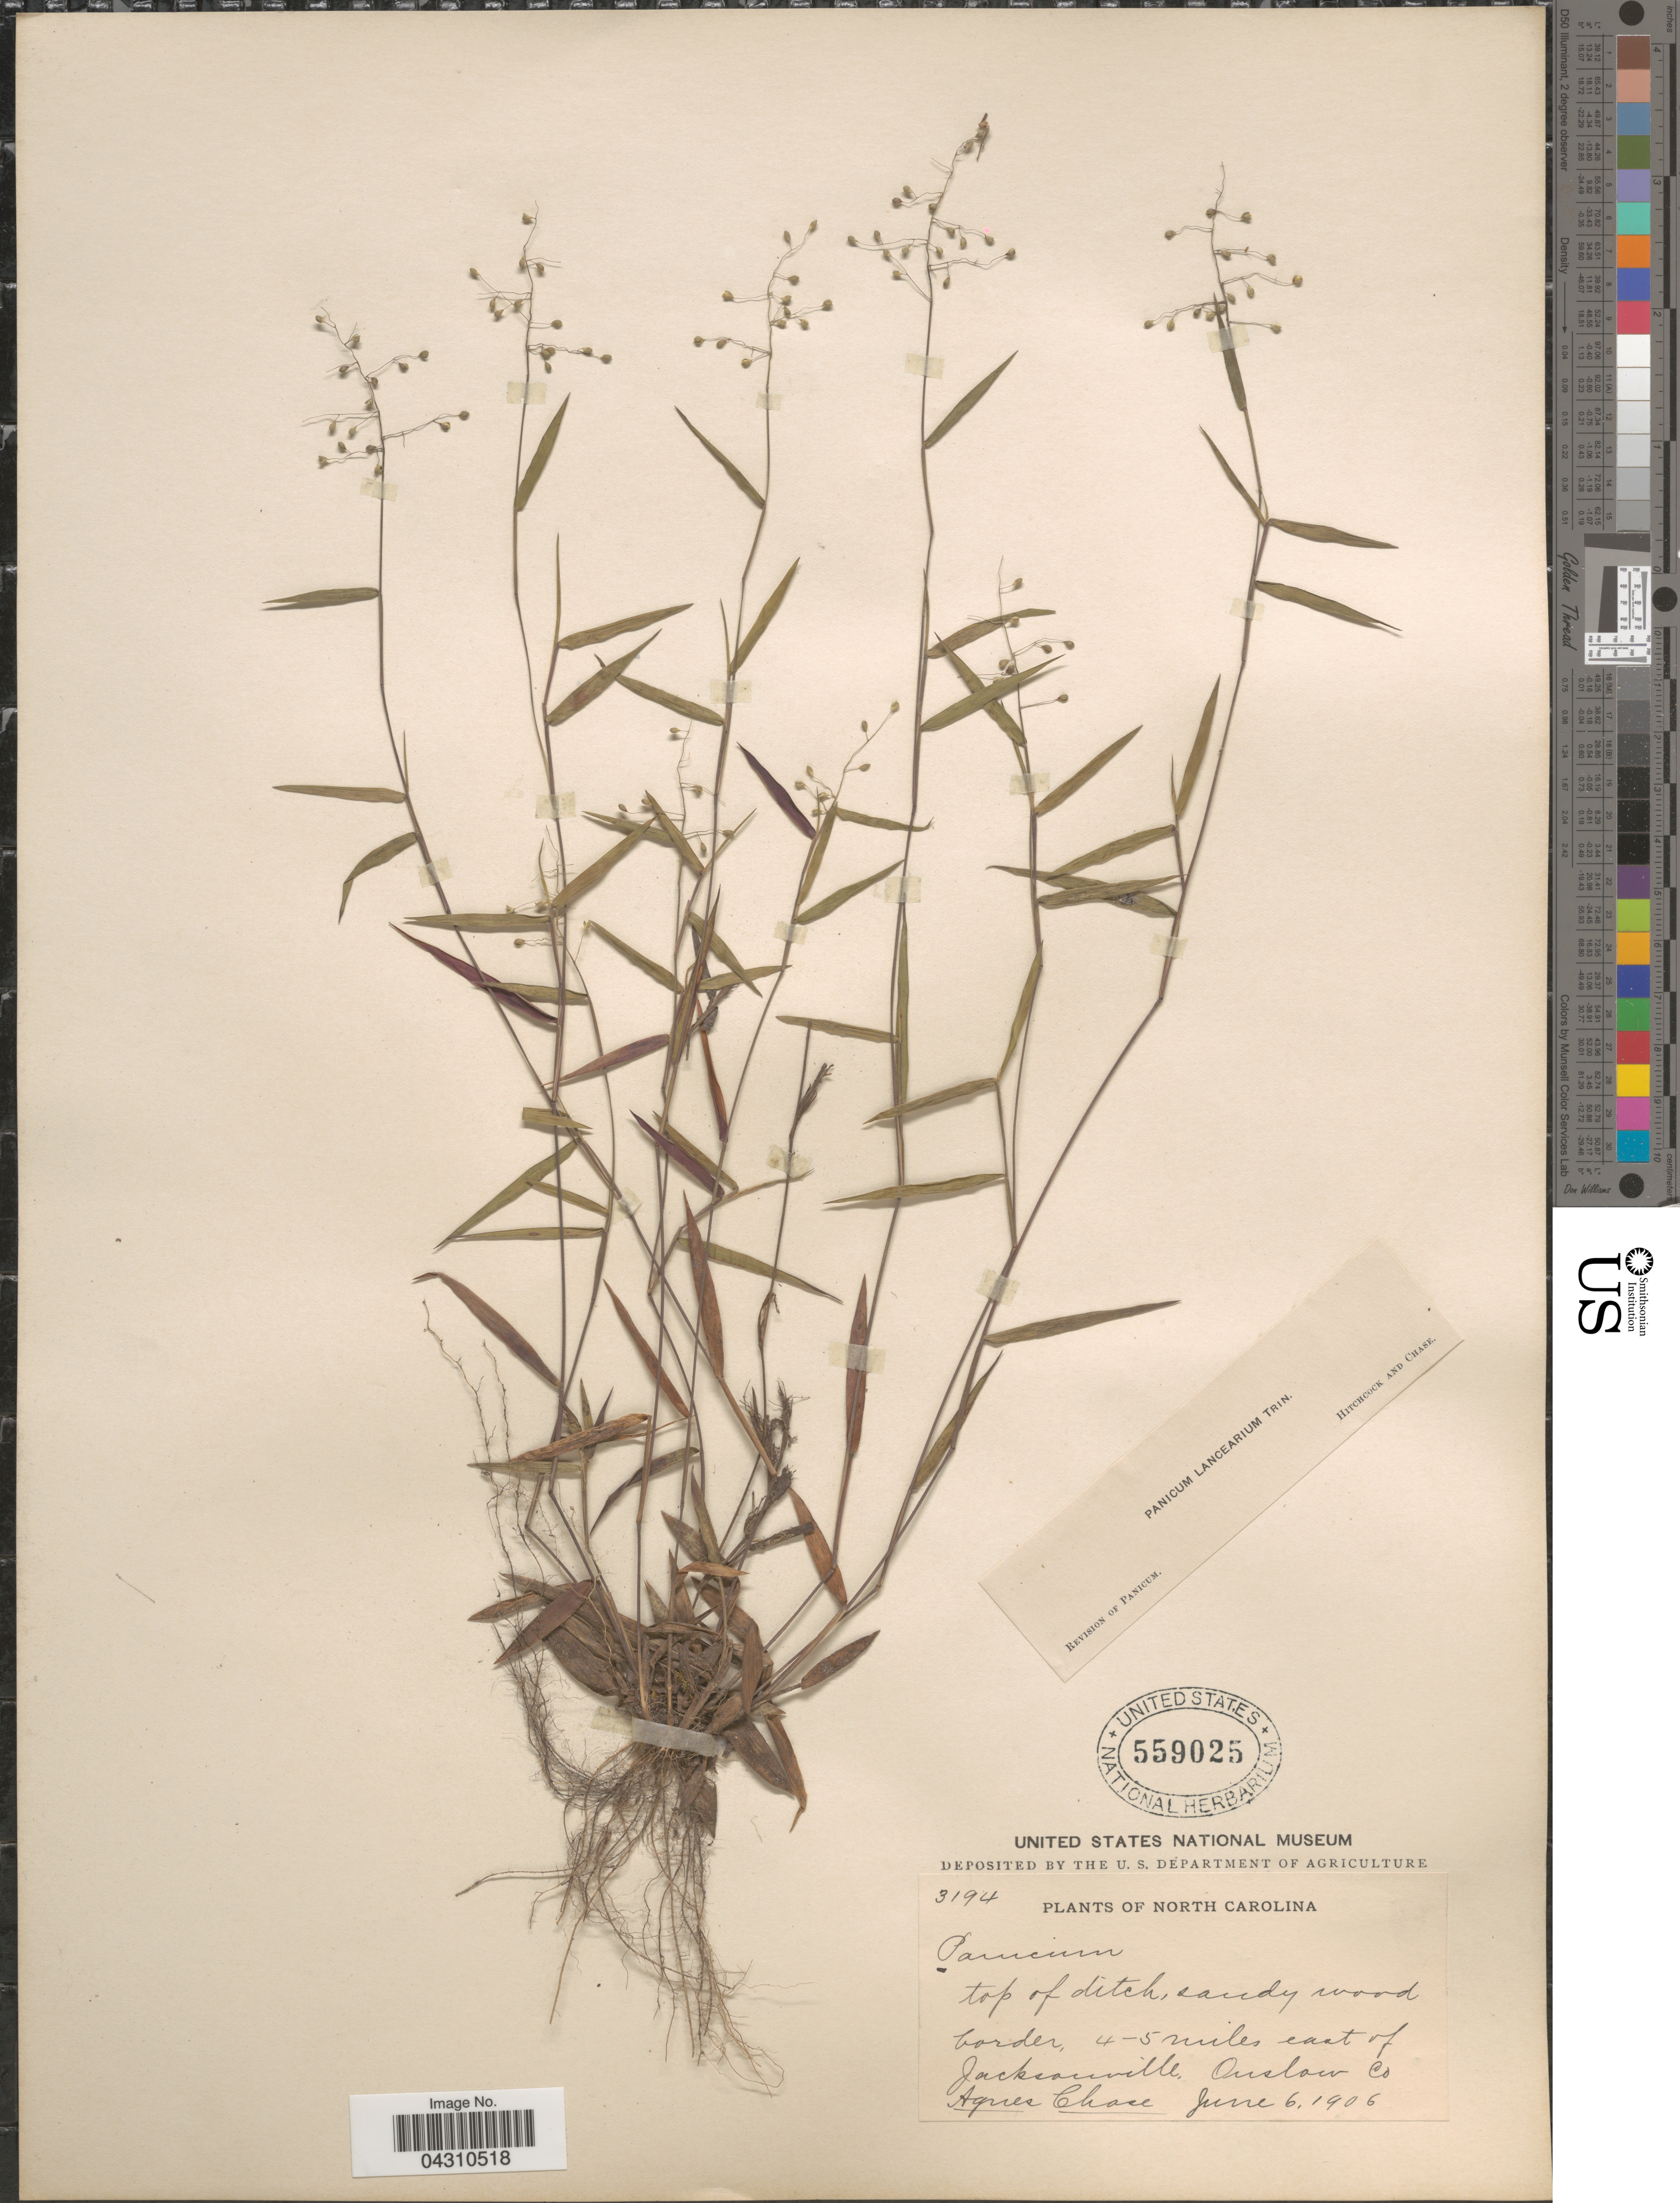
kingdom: Plantae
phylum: Tracheophyta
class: Liliopsida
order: Poales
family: Poaceae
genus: Dichanthelium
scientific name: Dichanthelium portoricense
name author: (Desv. ex Ham.) B.F. Hansen & Wunderlin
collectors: A. Chase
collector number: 3194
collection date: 1906-06-06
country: United States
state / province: North Carolina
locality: Top of ditch, sandy wood border, 4-5 miles east of Jacksonville, Onslow Co.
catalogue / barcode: US 559025